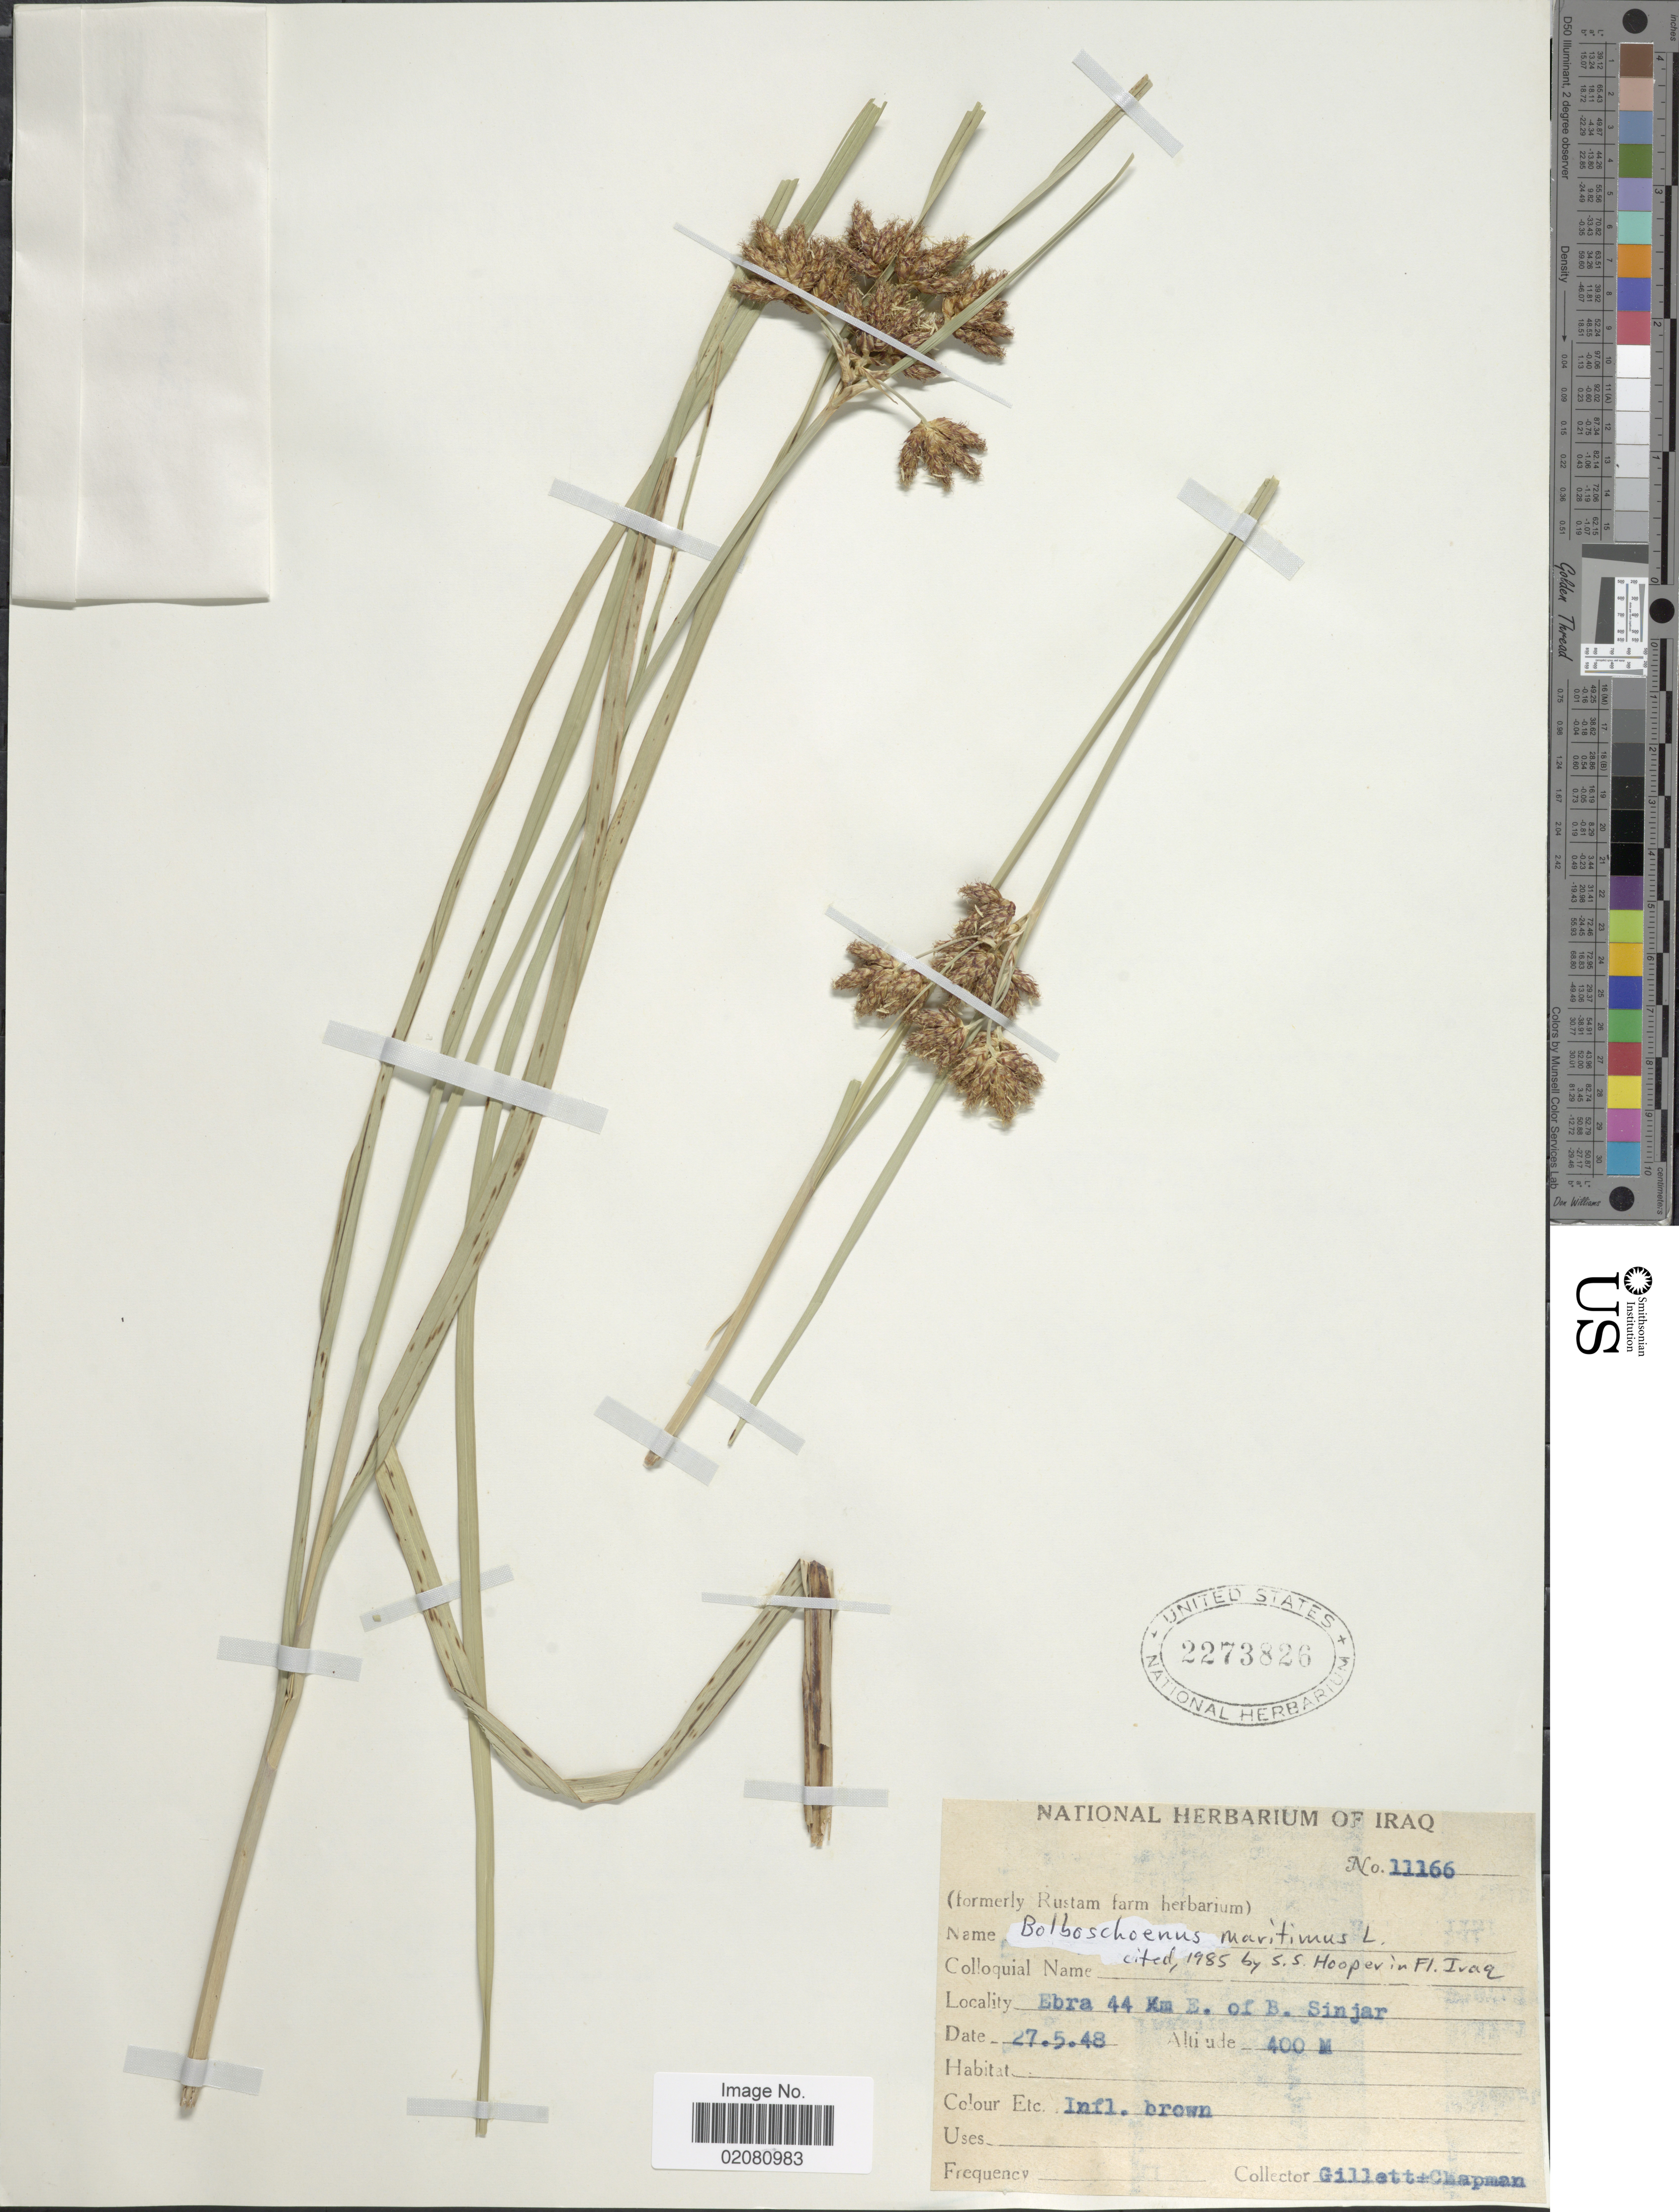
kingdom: Plantae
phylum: Tracheophyta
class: Liliopsida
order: Poales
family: Cyperaceae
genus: Bolboschoenus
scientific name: Bolboschoenus sp.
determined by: Strong, M. T., (US), Smithsonian Institution - National Museum of Natural History (UNITED STATES)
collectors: Gillett, -- & A. Chapman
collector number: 11166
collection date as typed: Transcribed d/m/y: 27/5/48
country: Iraq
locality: Ebra 44 Km E. of B. Sinjar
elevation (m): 400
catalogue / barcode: US 2273826